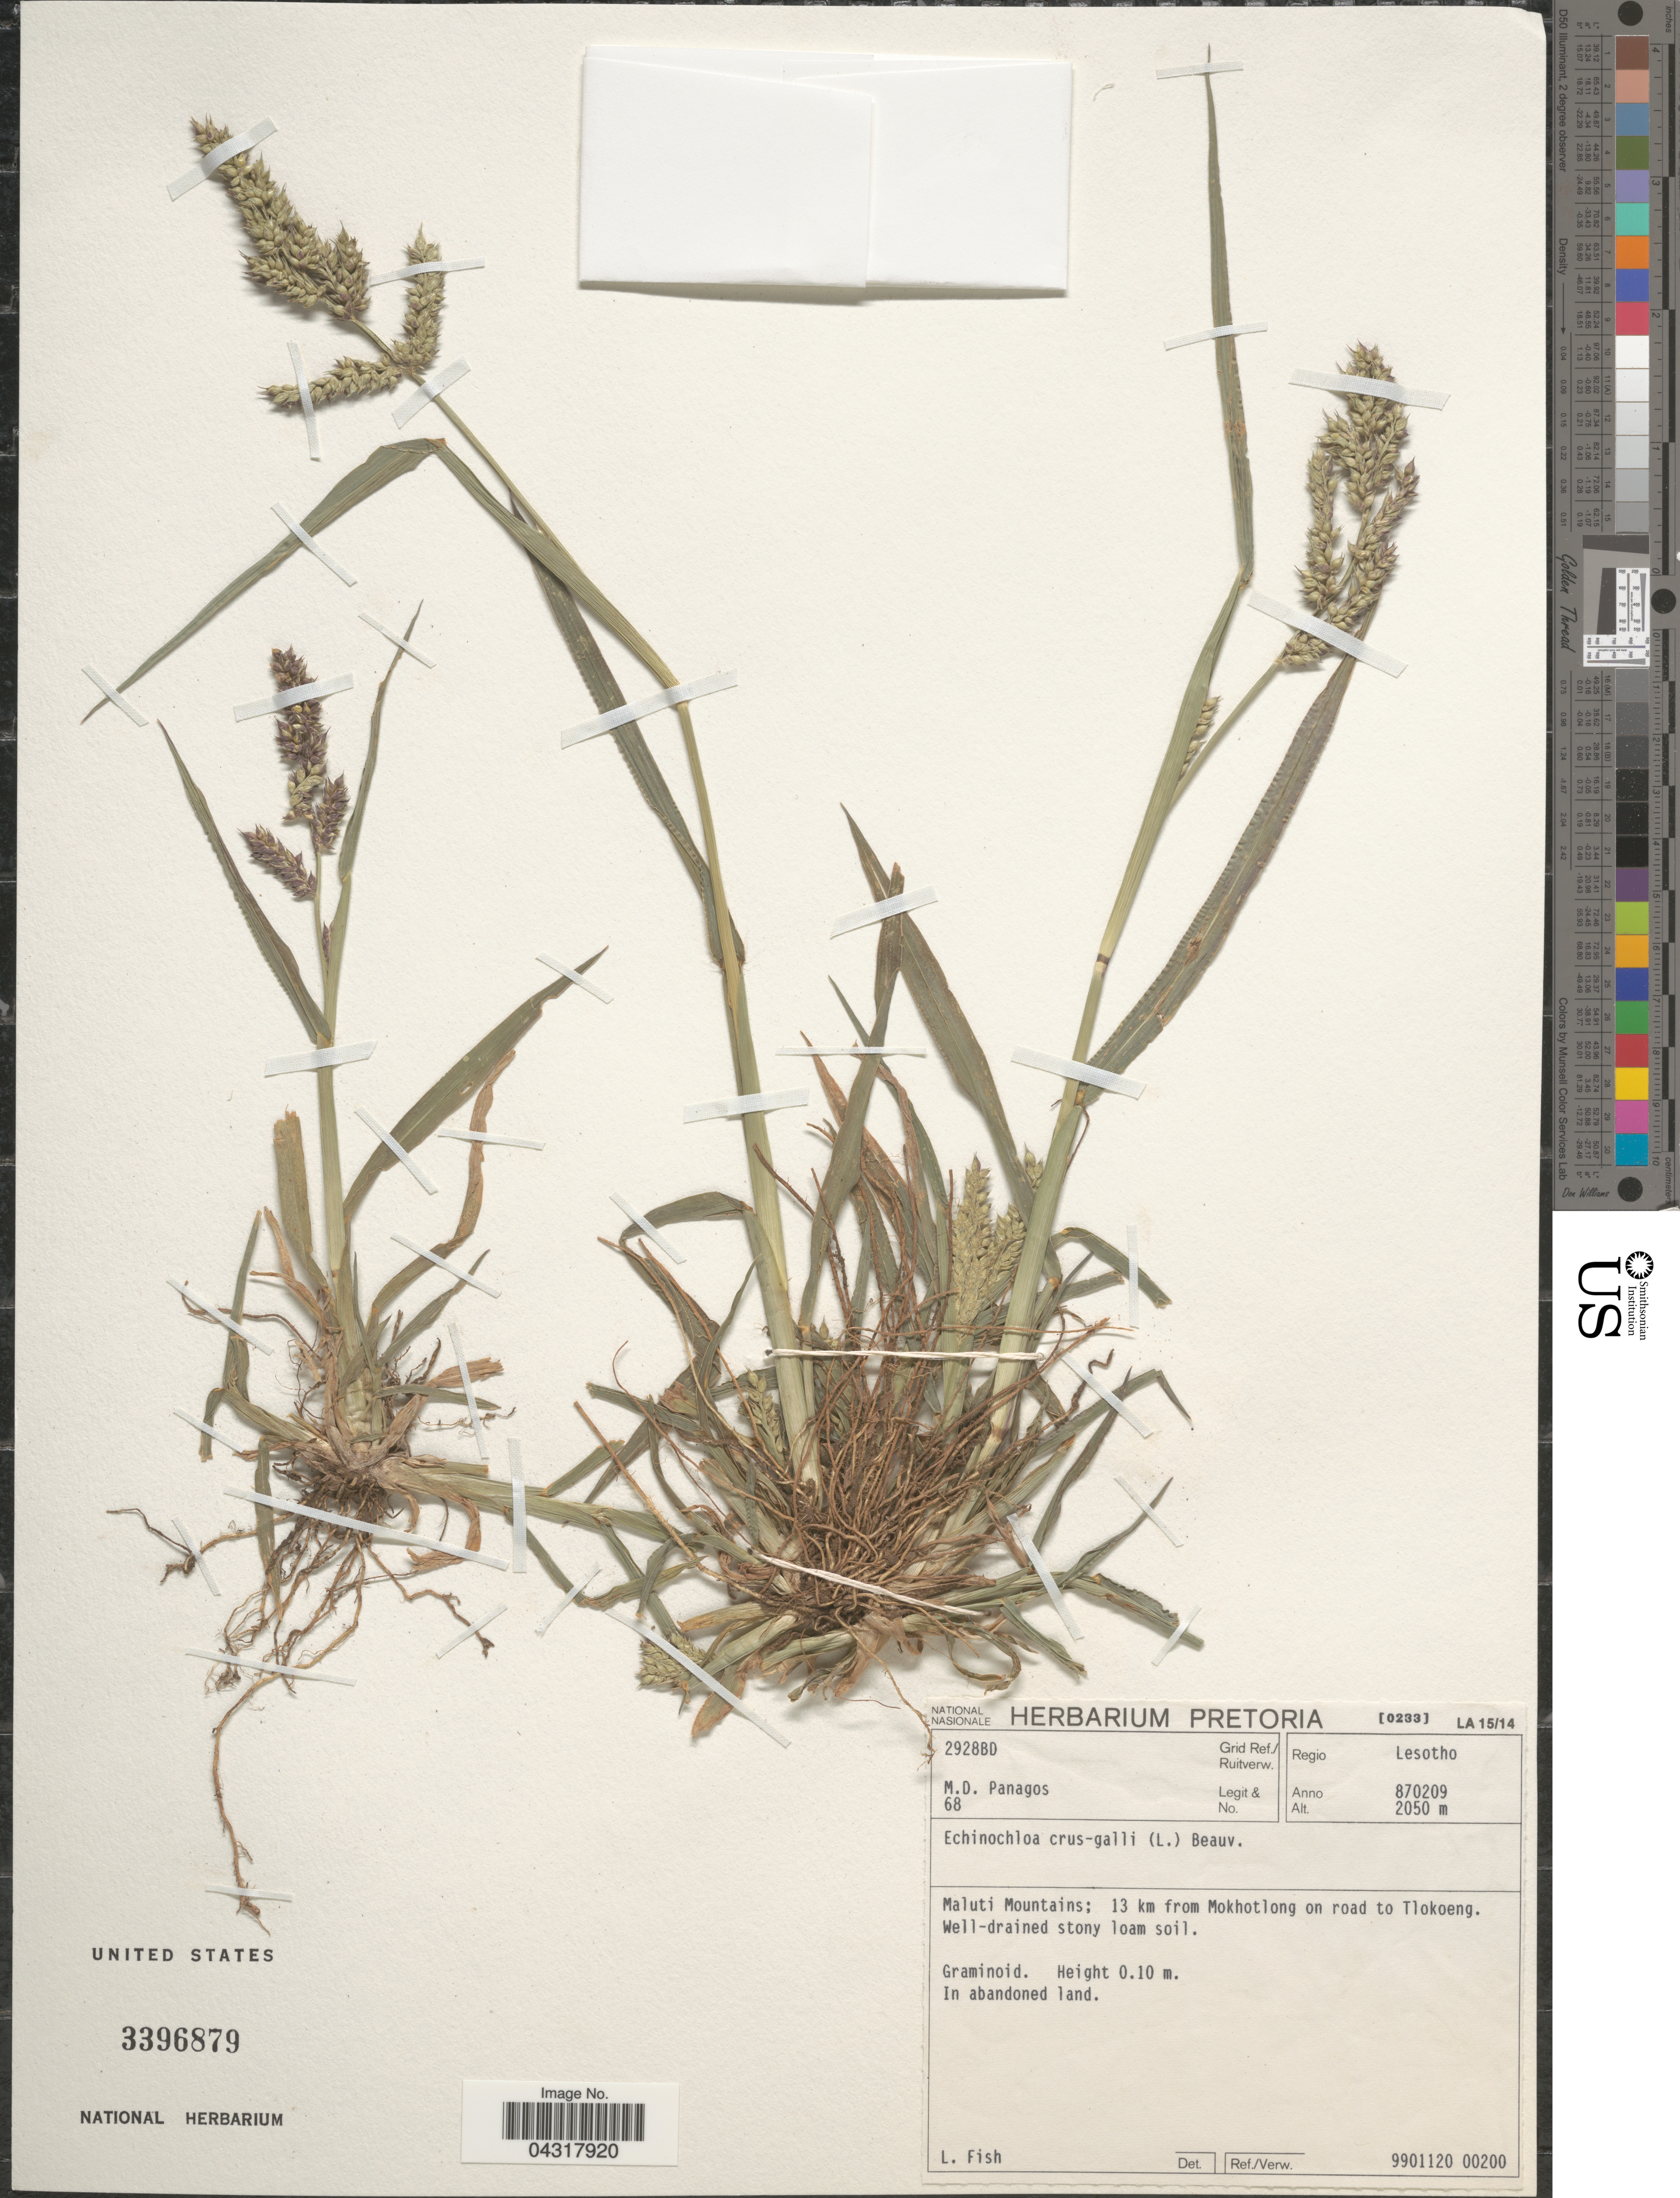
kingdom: Plantae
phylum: Tracheophyta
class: Liliopsida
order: Poales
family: Poaceae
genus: Echinochloa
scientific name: Echinochloa crus-galli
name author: (L.) P. Beauv.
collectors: M. Panagos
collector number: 68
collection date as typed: Transcribed d/m/y: 9/2/87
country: Lesotho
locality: Region Lesotho. 2928BD Grid Ref./ Ruitverw. Maluti Mountains; 13 km from Mokhotlong on road to Tlokoeng.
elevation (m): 2050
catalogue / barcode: US 3396879